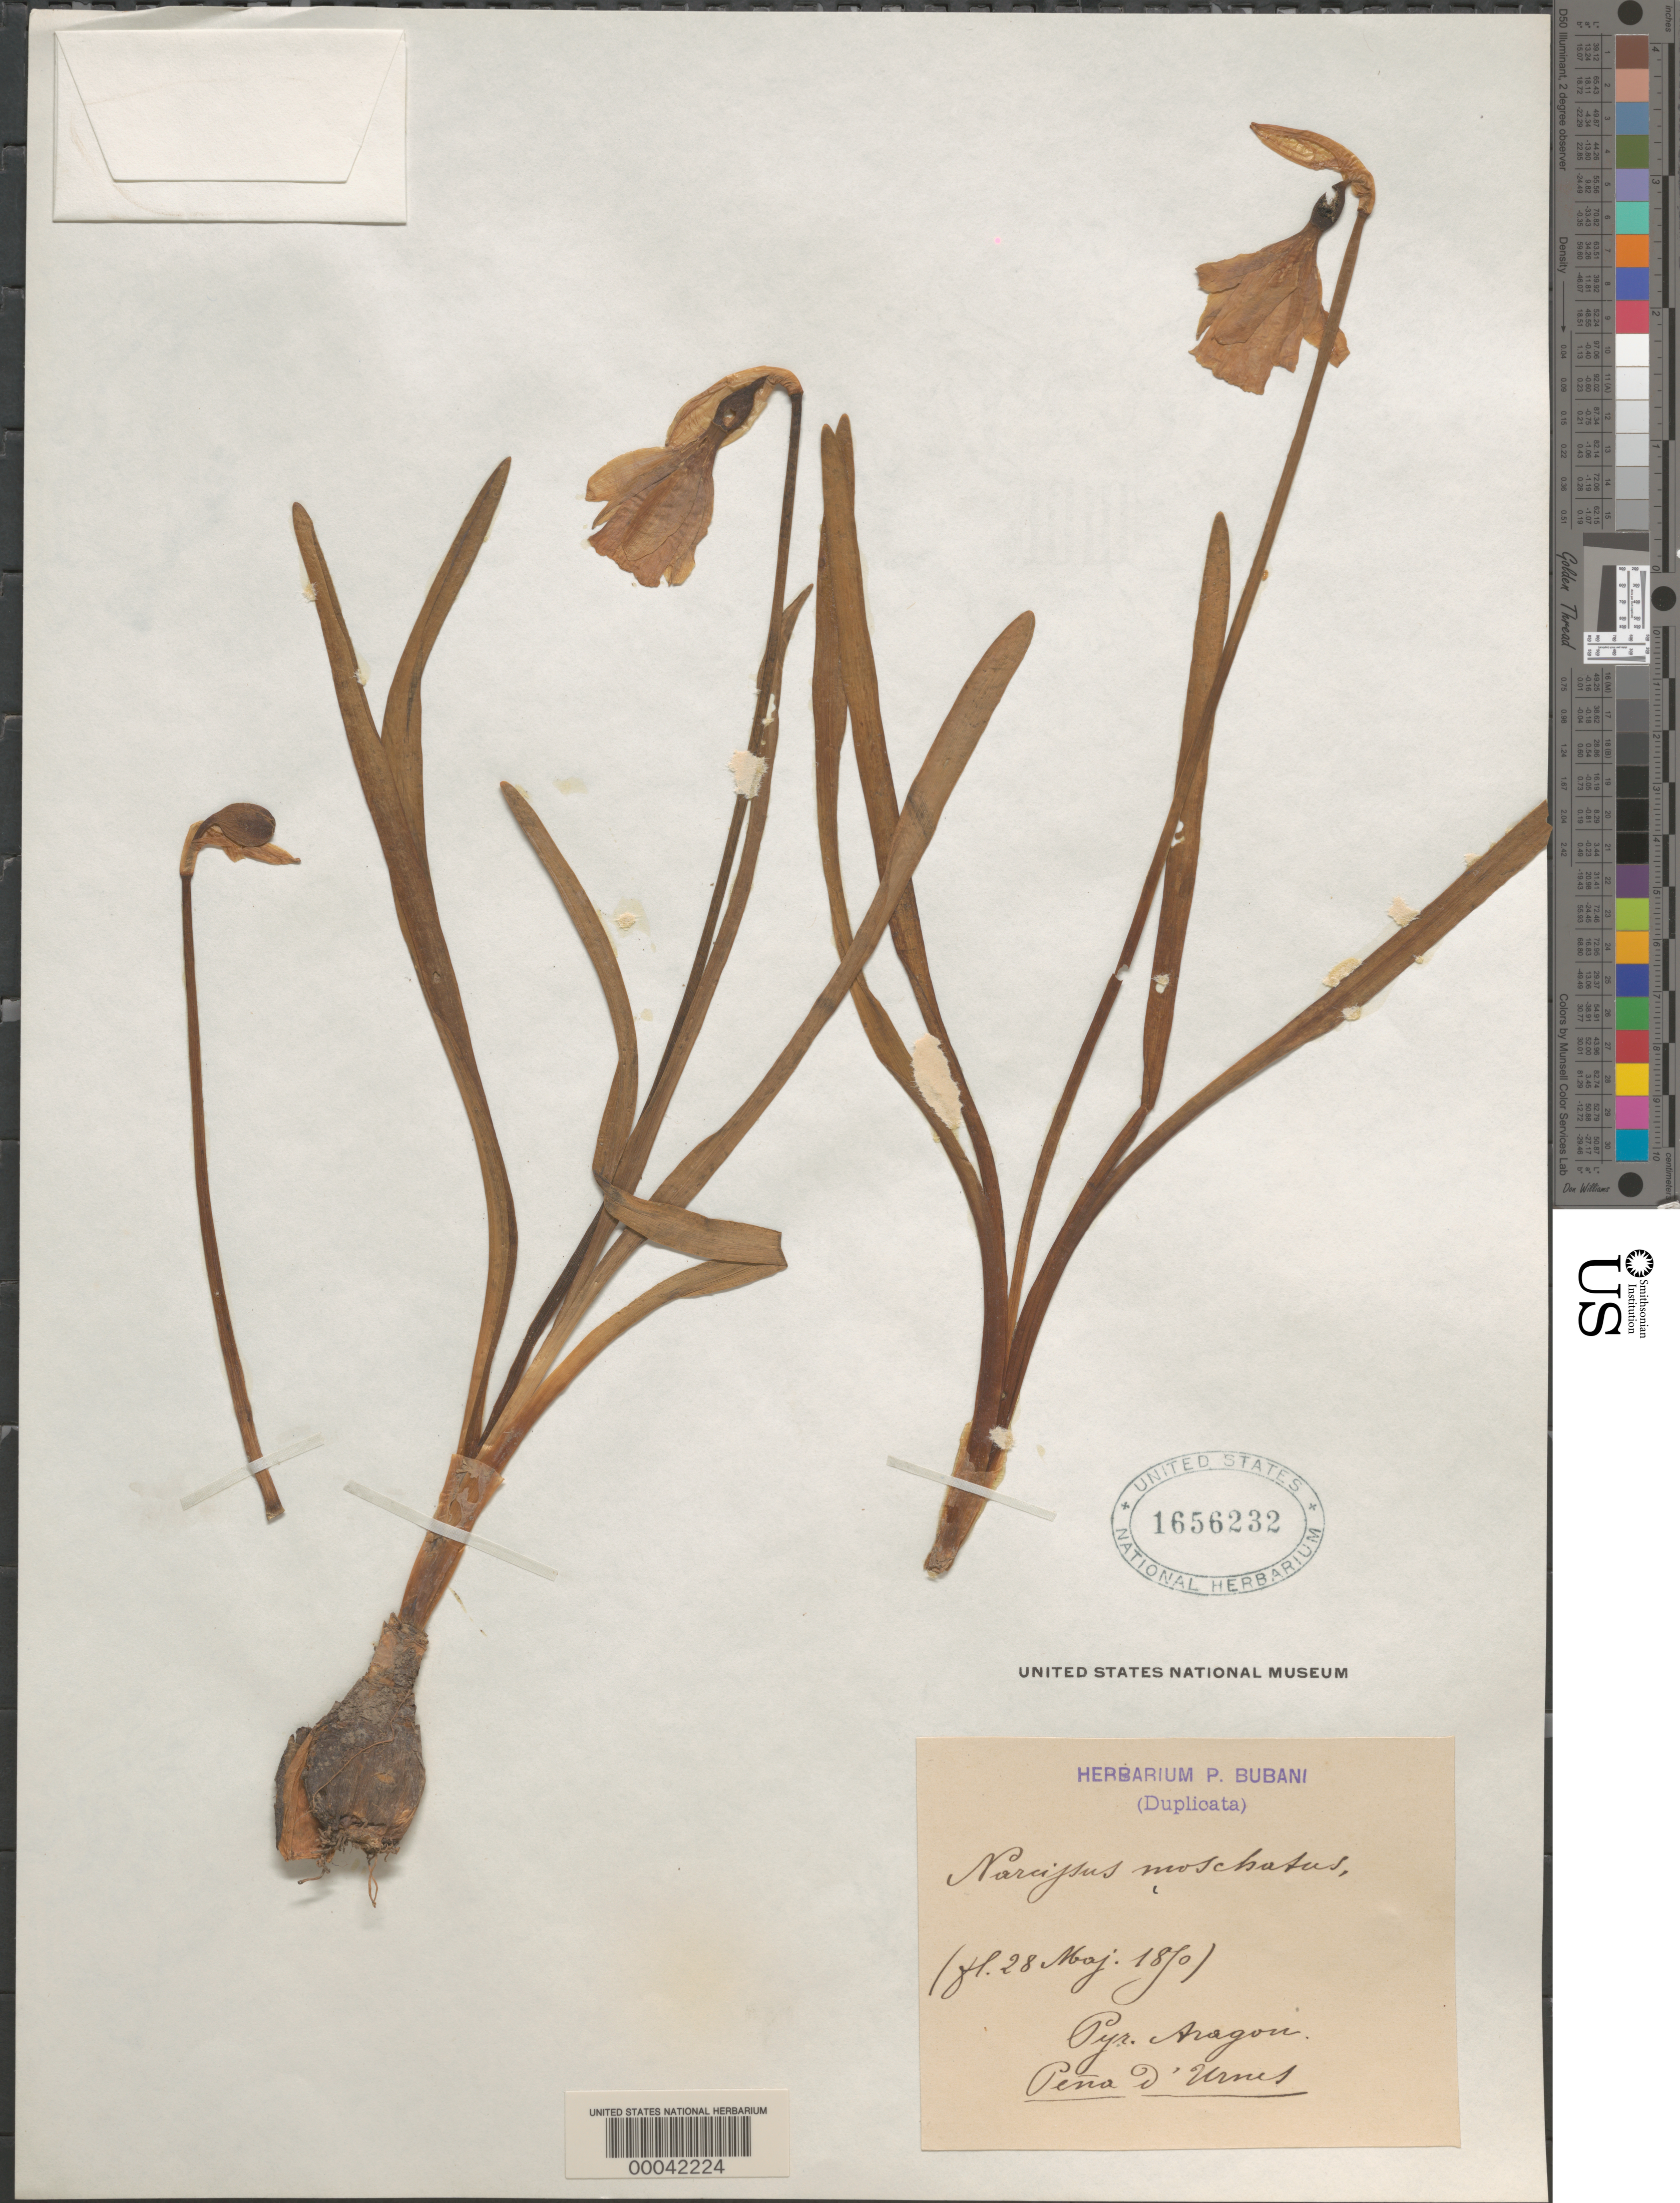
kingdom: Plantae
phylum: Tracheophyta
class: Liliopsida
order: Asparagales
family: Amaryllidaceae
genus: Narcissus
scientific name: Narcissus moschatus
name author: L.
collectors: P. Bubani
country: Spain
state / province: Navarra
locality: Pyrennes, aragon, pena d'urnes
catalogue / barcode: US 1656232